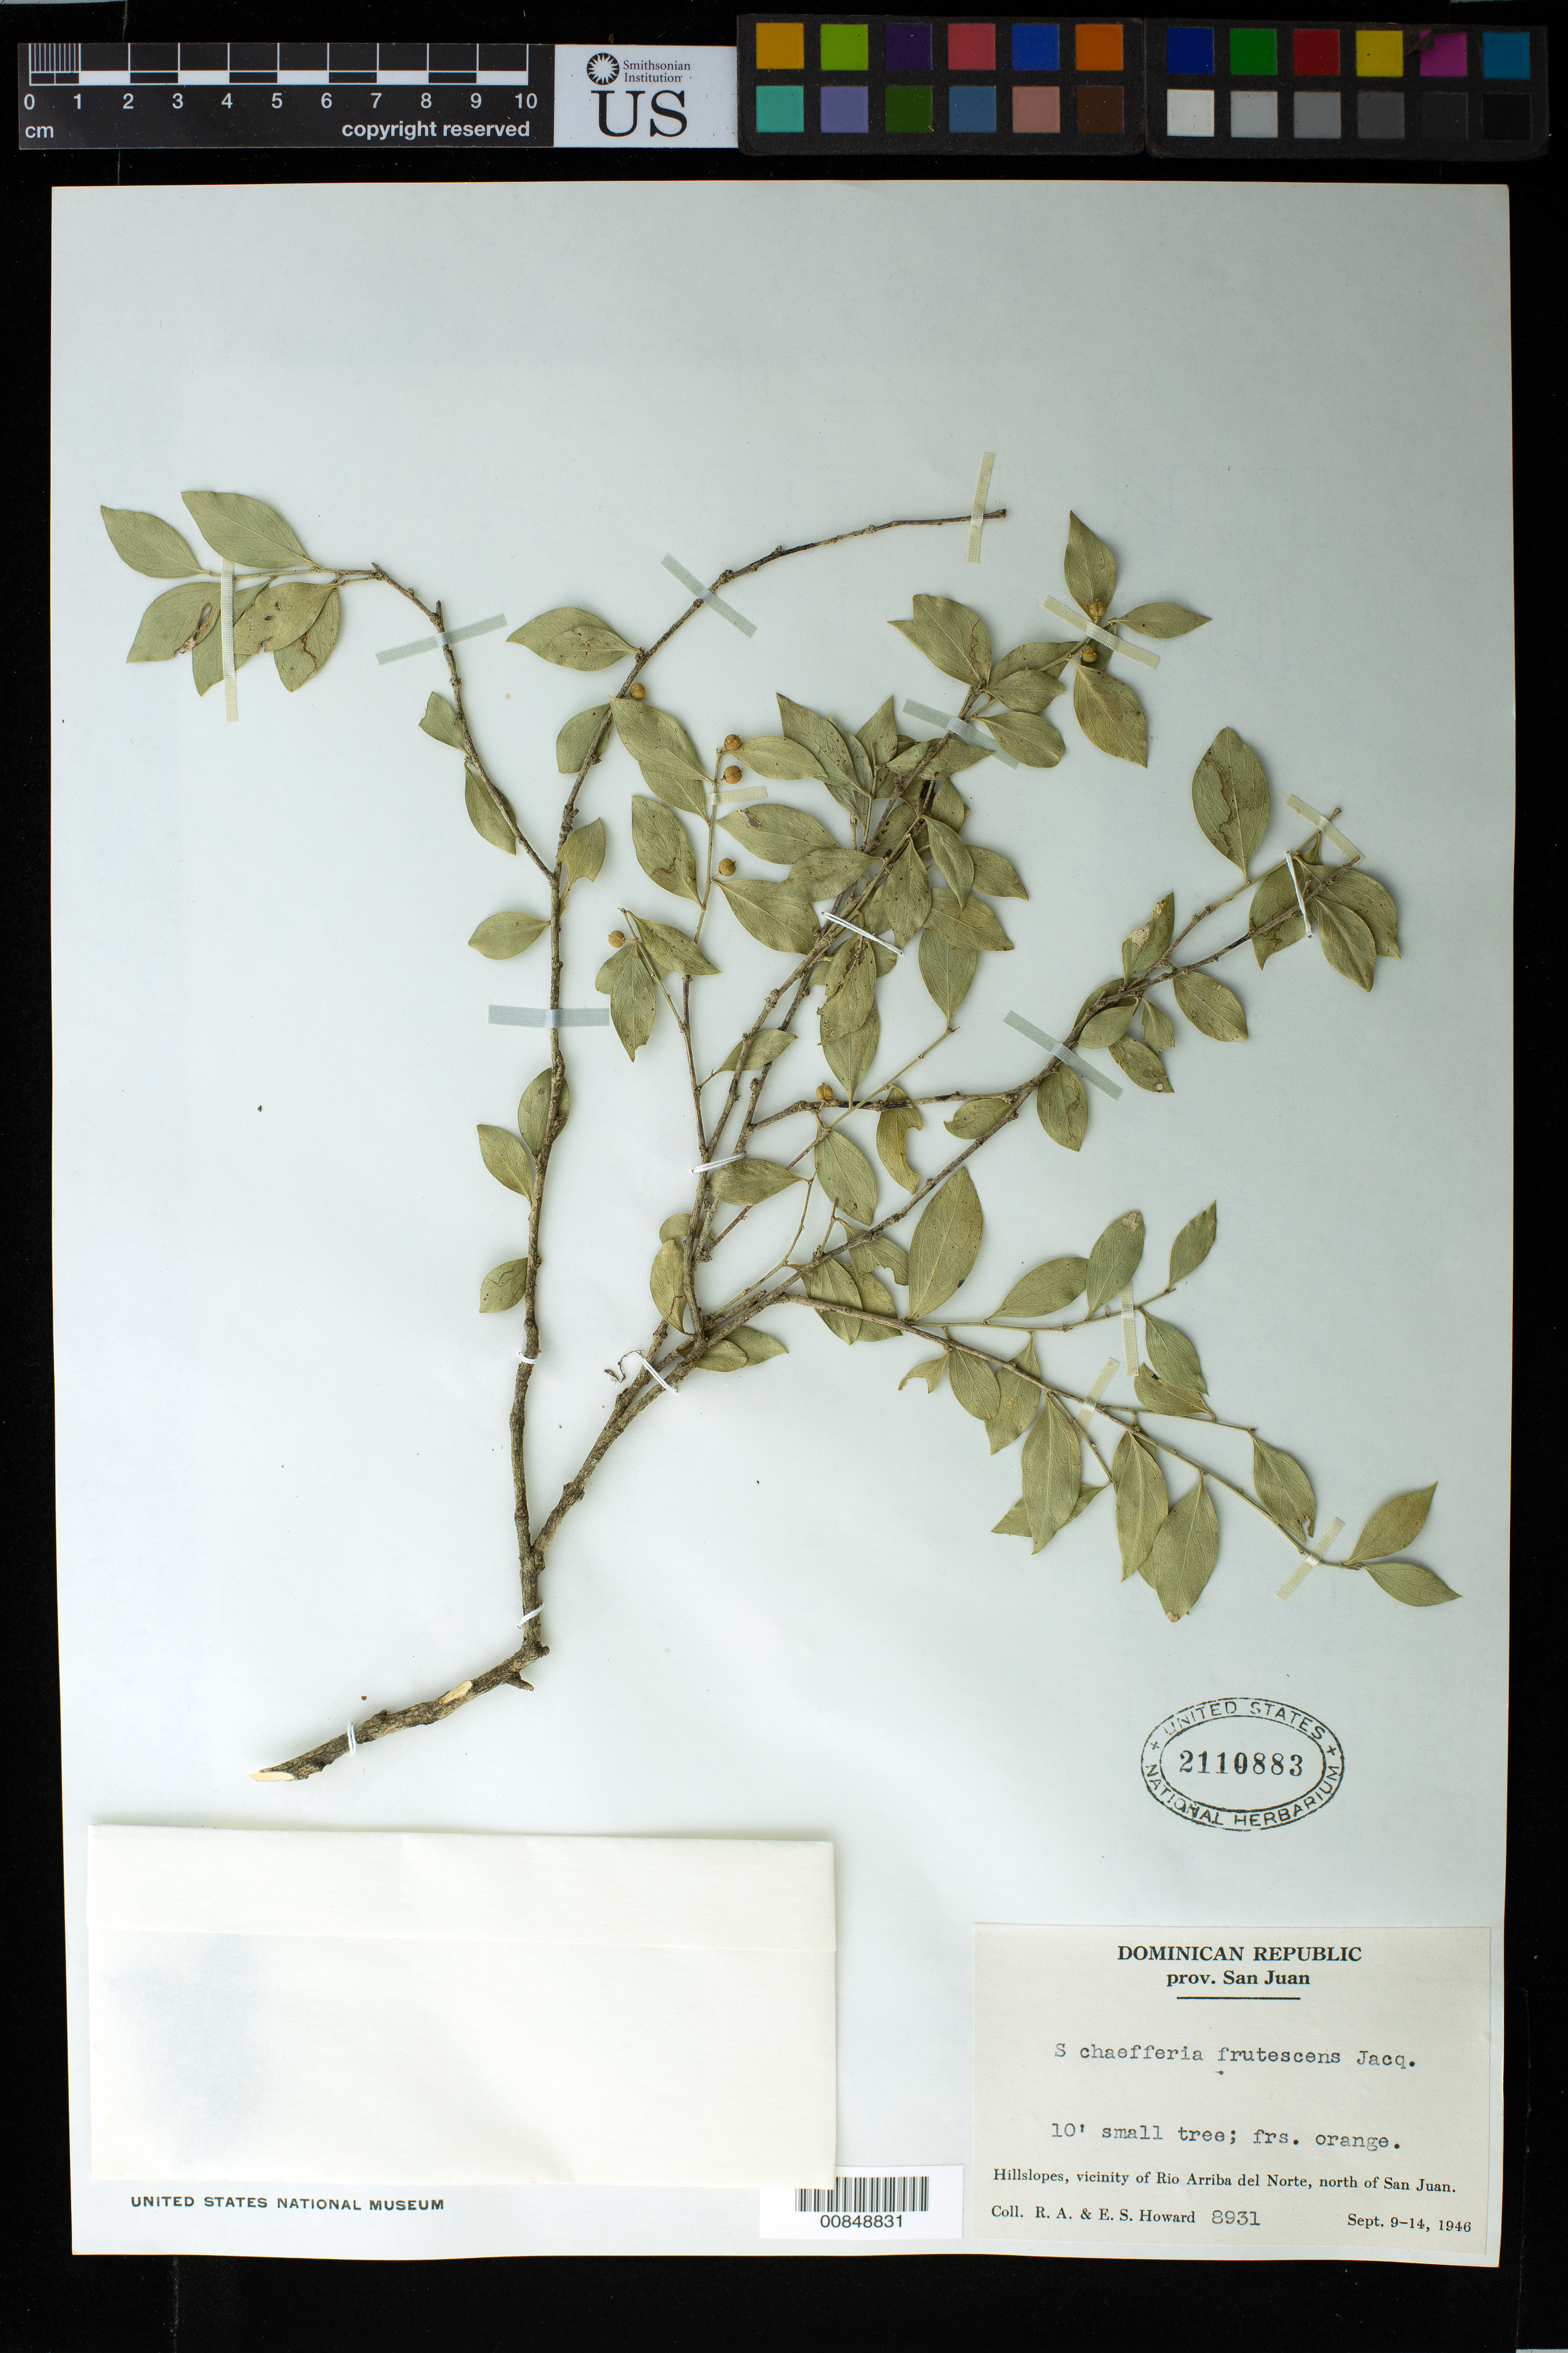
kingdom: Plantae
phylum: Tracheophyta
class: Magnoliopsida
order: Celastrales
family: Celastraceae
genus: Schaefferia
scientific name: Schaefferia frutescens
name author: Jacq.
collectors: R. A. Howard & E. S. Howard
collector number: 8931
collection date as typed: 09 Sep 1946 to 14 Sep 1946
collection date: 1946-09-09/1946-09-14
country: Dominican Republic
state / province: San Juan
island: Hispaniola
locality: Vicinity of Rio Arriba del Norte, N of San Juan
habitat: Hillslopes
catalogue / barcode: US 2110883